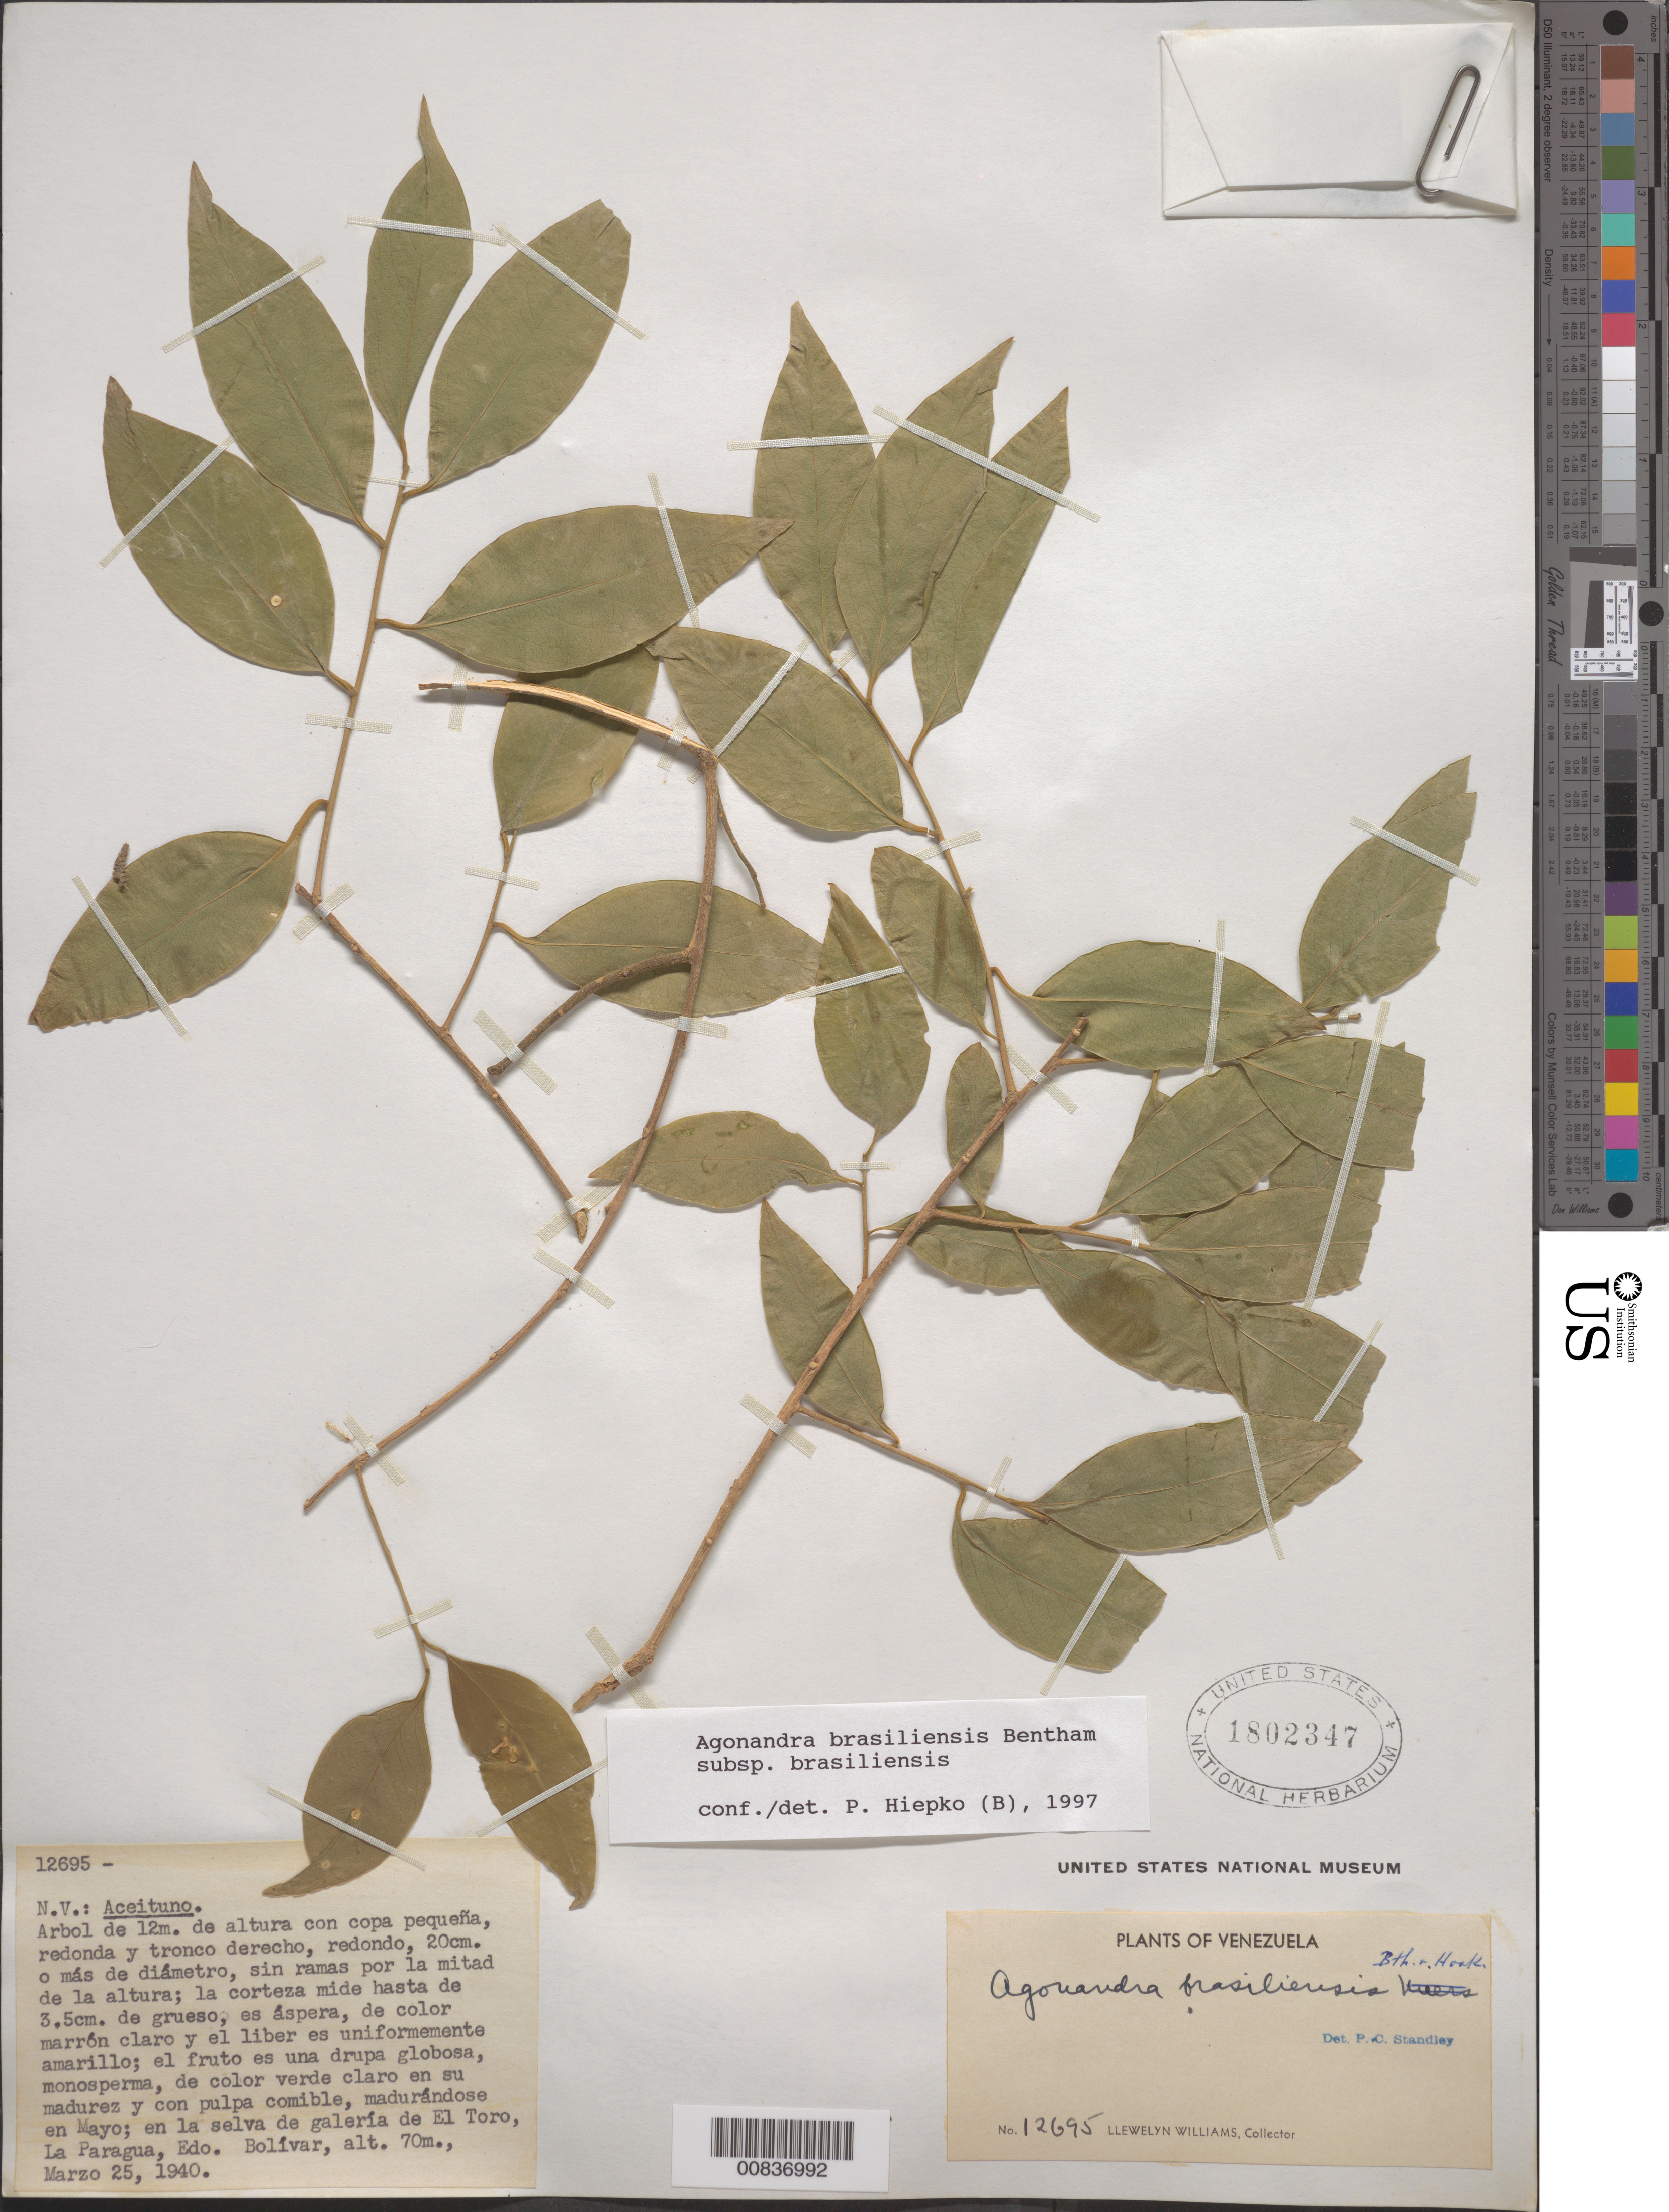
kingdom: Plantae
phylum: Tracheophyta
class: Magnoliopsida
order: Santalales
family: Opiliaceae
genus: Agonandra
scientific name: Agonandra brasiliensis subsp. brasiliensis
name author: Benth. & Hook. f.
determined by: Hiepko, P. H.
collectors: Ll. Williams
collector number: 12695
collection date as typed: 25-Mar-40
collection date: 1940-03-25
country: Venezuela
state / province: Bolívar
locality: El Toro, along La Paragua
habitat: Gallery forest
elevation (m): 70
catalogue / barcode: US 1802347